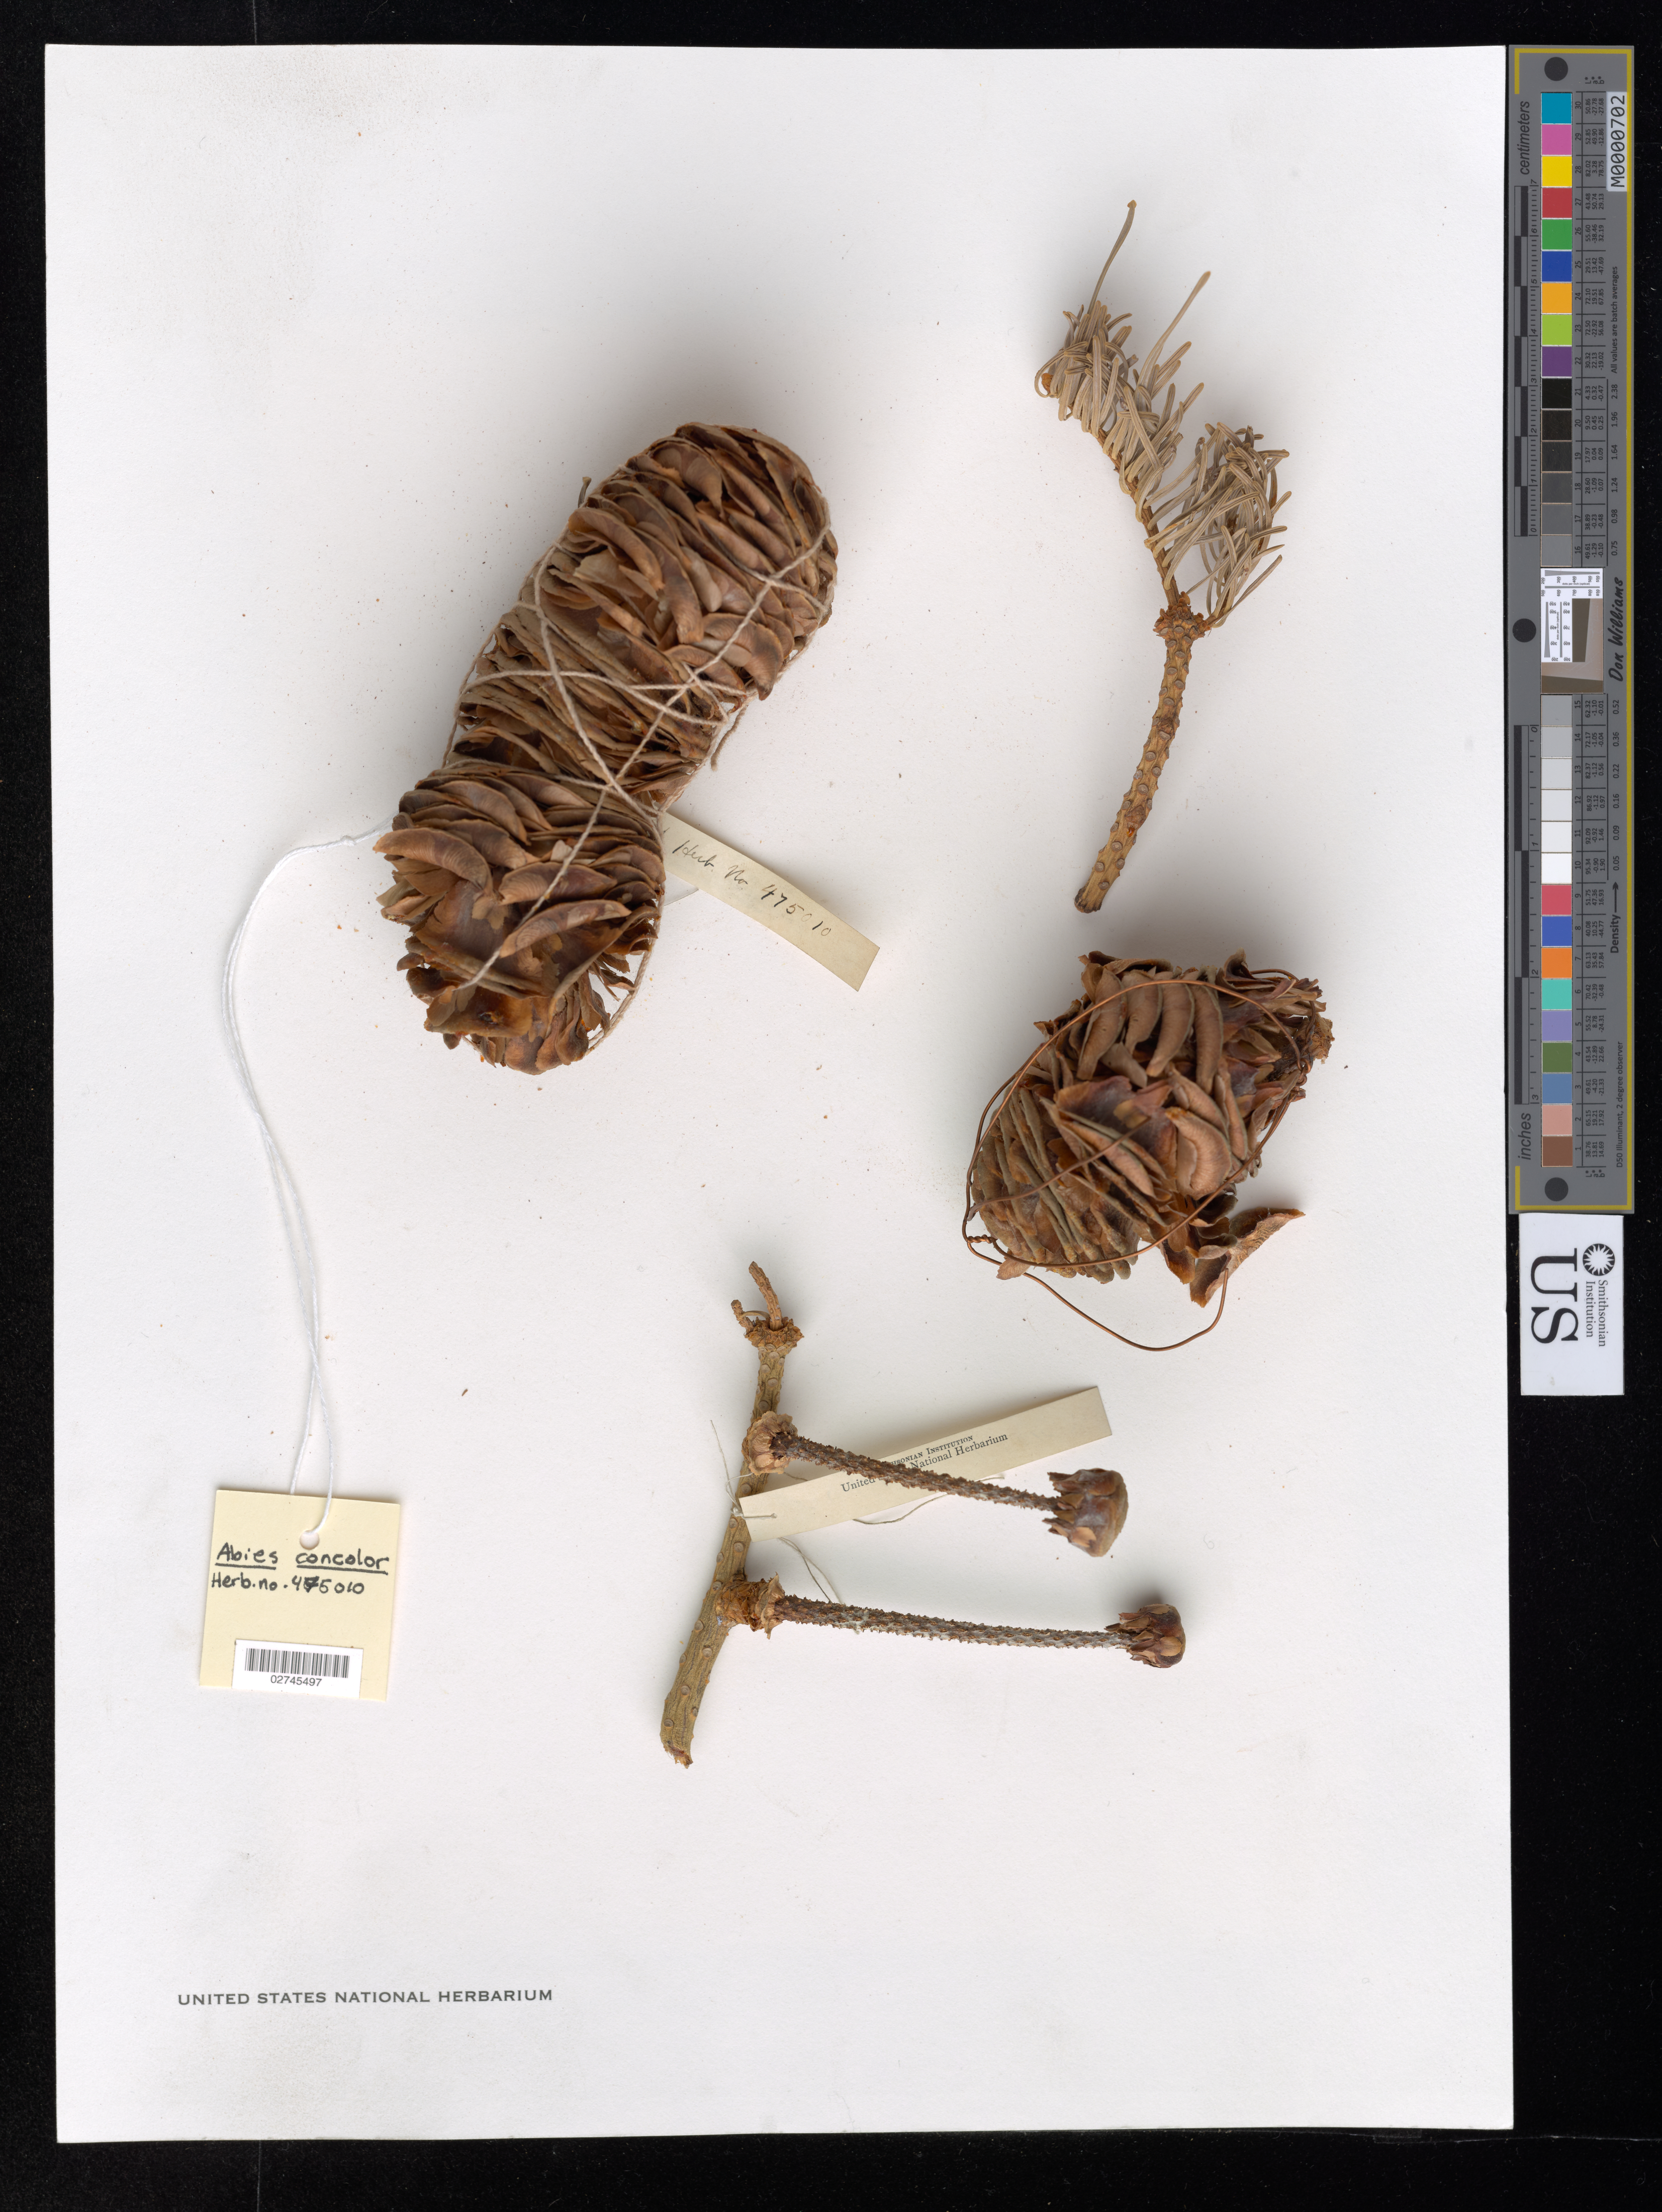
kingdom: Plantae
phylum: Tracheophyta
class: Pinopsida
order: Pinales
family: Pinaceae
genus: Abies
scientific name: Abies concolor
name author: (Gordon & Glend.) Lindl. ex Hildebr.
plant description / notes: Herb. no. 475010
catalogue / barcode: US 475010